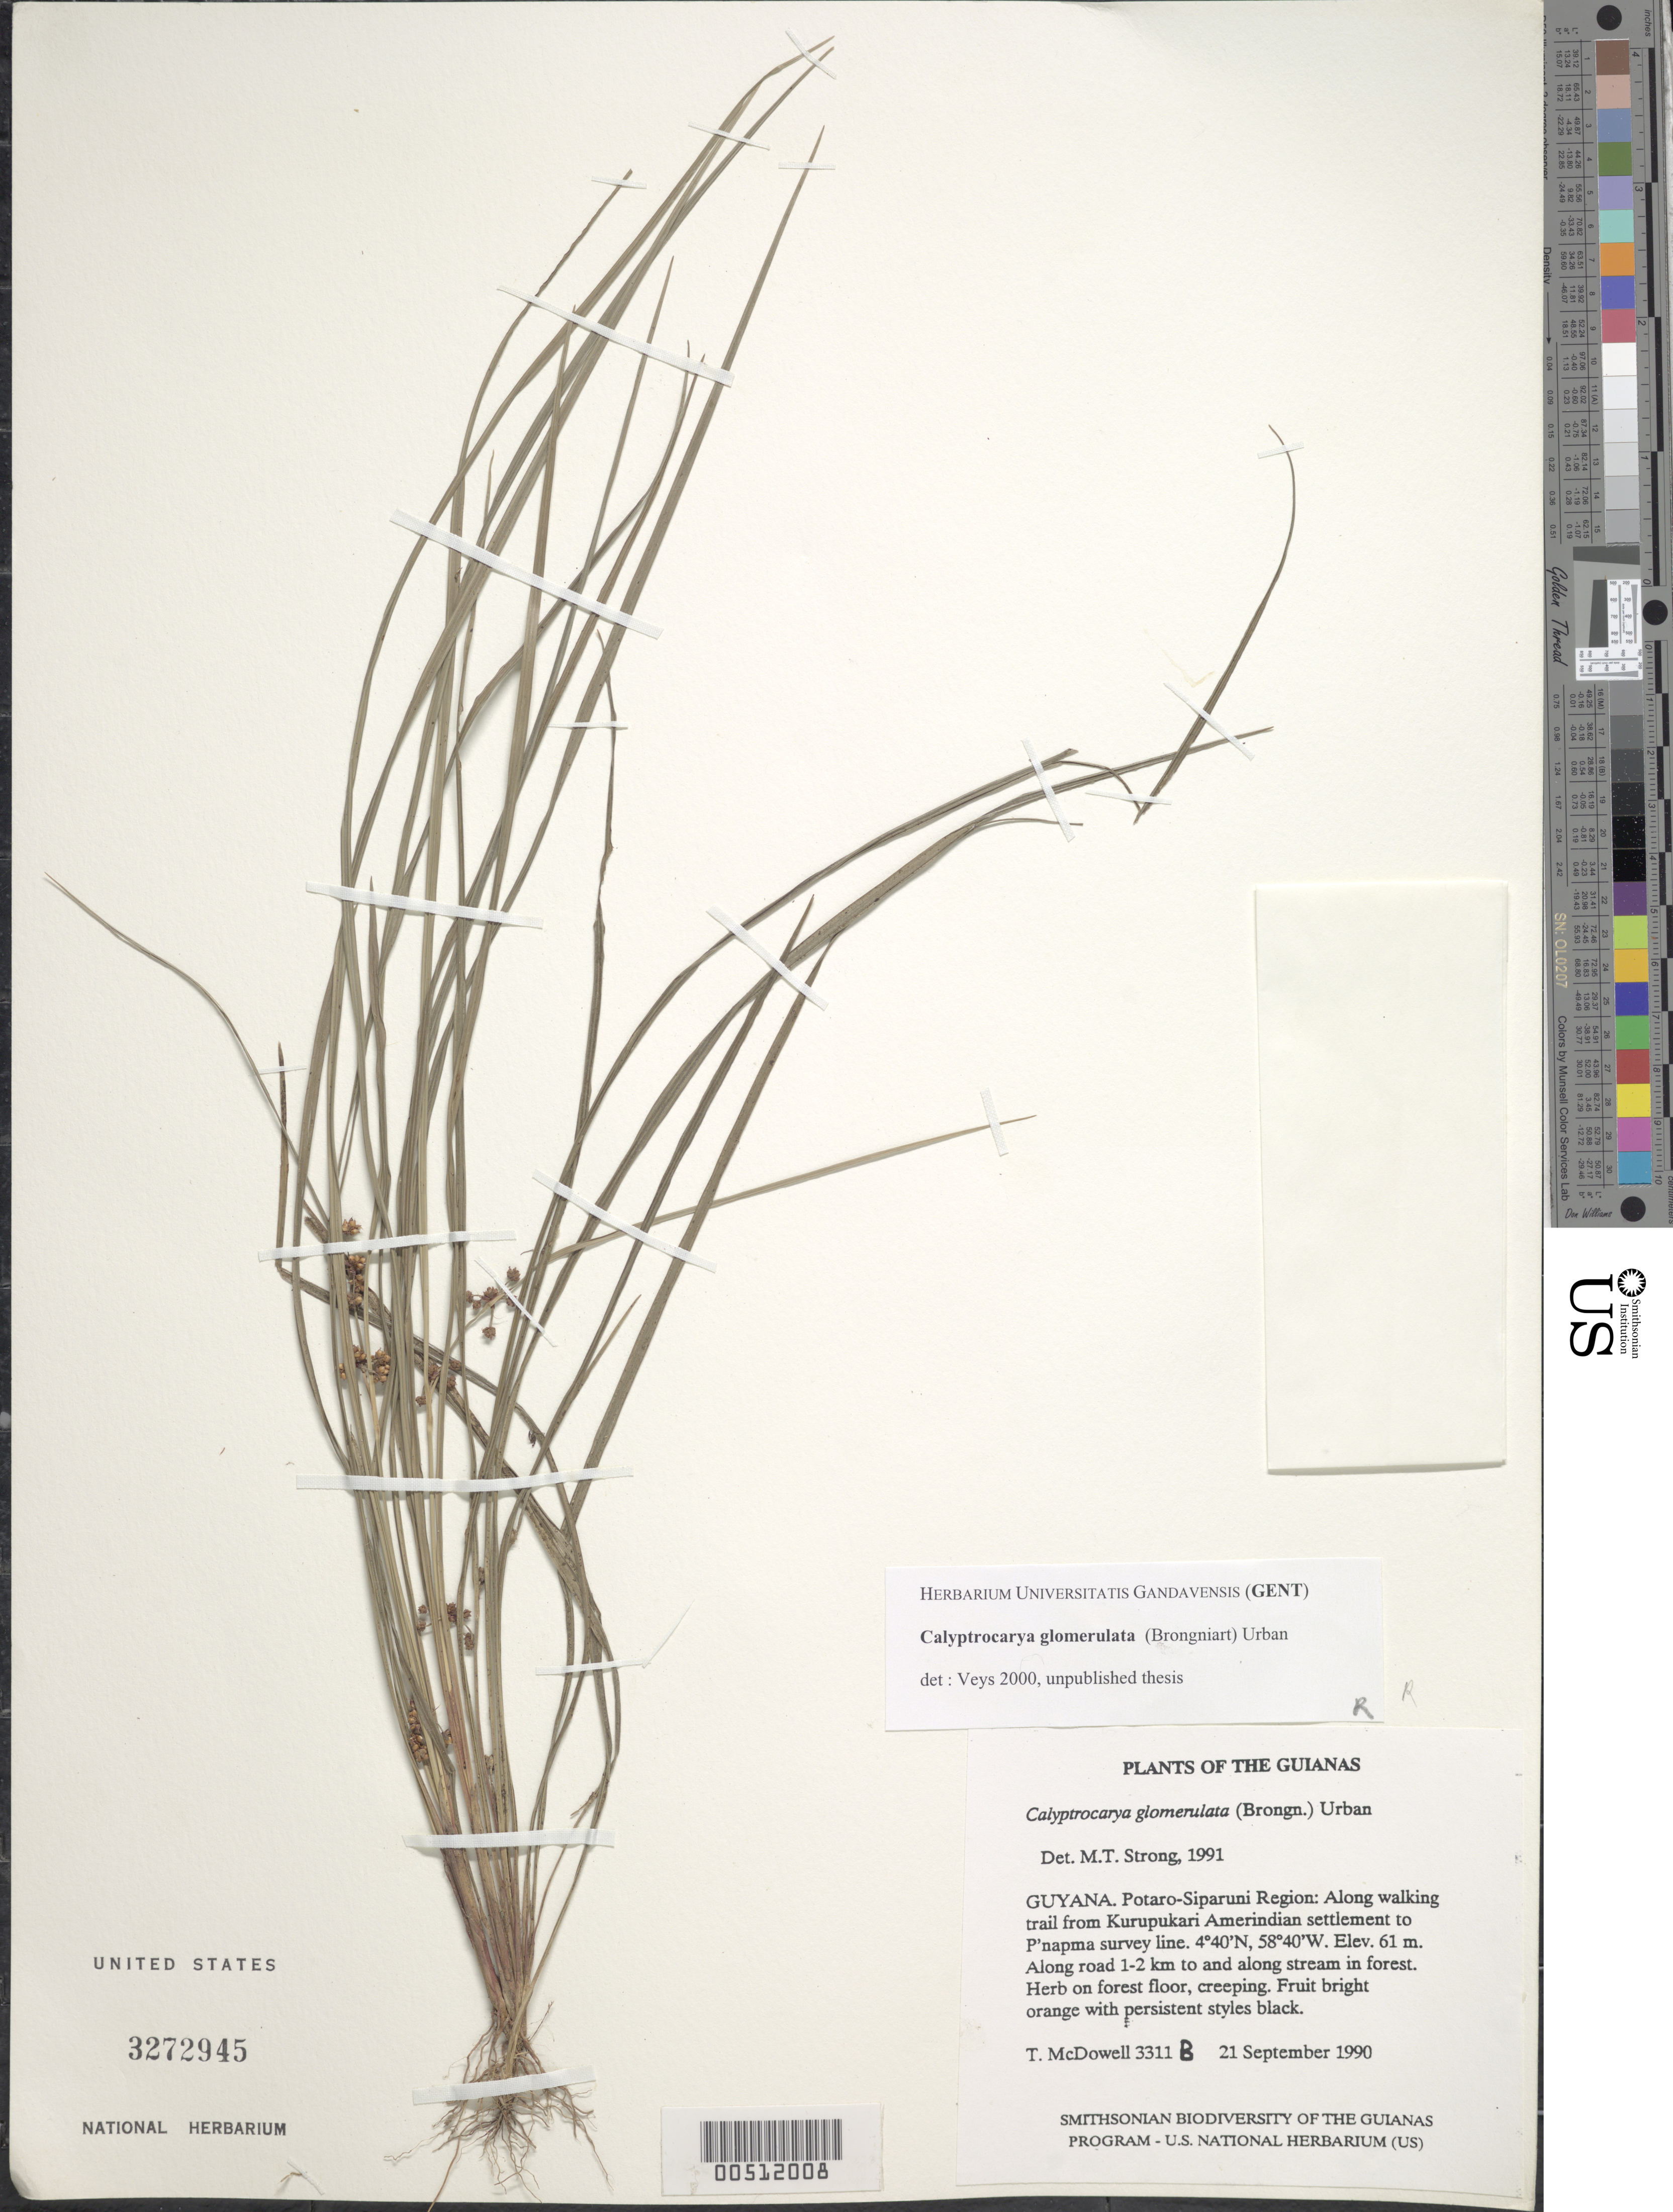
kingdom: Plantae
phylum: Tracheophyta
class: Liliopsida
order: Poales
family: Cyperaceae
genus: Calyptrocarya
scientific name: Calyptrocarya glomerulata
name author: (Brongn.) Urb.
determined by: Strong, M. T., (US), Smithsonian Institution - National Museum of Natural History (UNITED STATES)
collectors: T. McDowell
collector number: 3311 b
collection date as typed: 21 September 1990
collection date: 1990-09-21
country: Guyana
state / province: Potaro-Siparuni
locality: Trail from Kurupukari Amerindian settlement to Paranapanema survey line, 1-2 km from road. Iwokrama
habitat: Along road and stream in forest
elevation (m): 60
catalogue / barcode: US 3272945